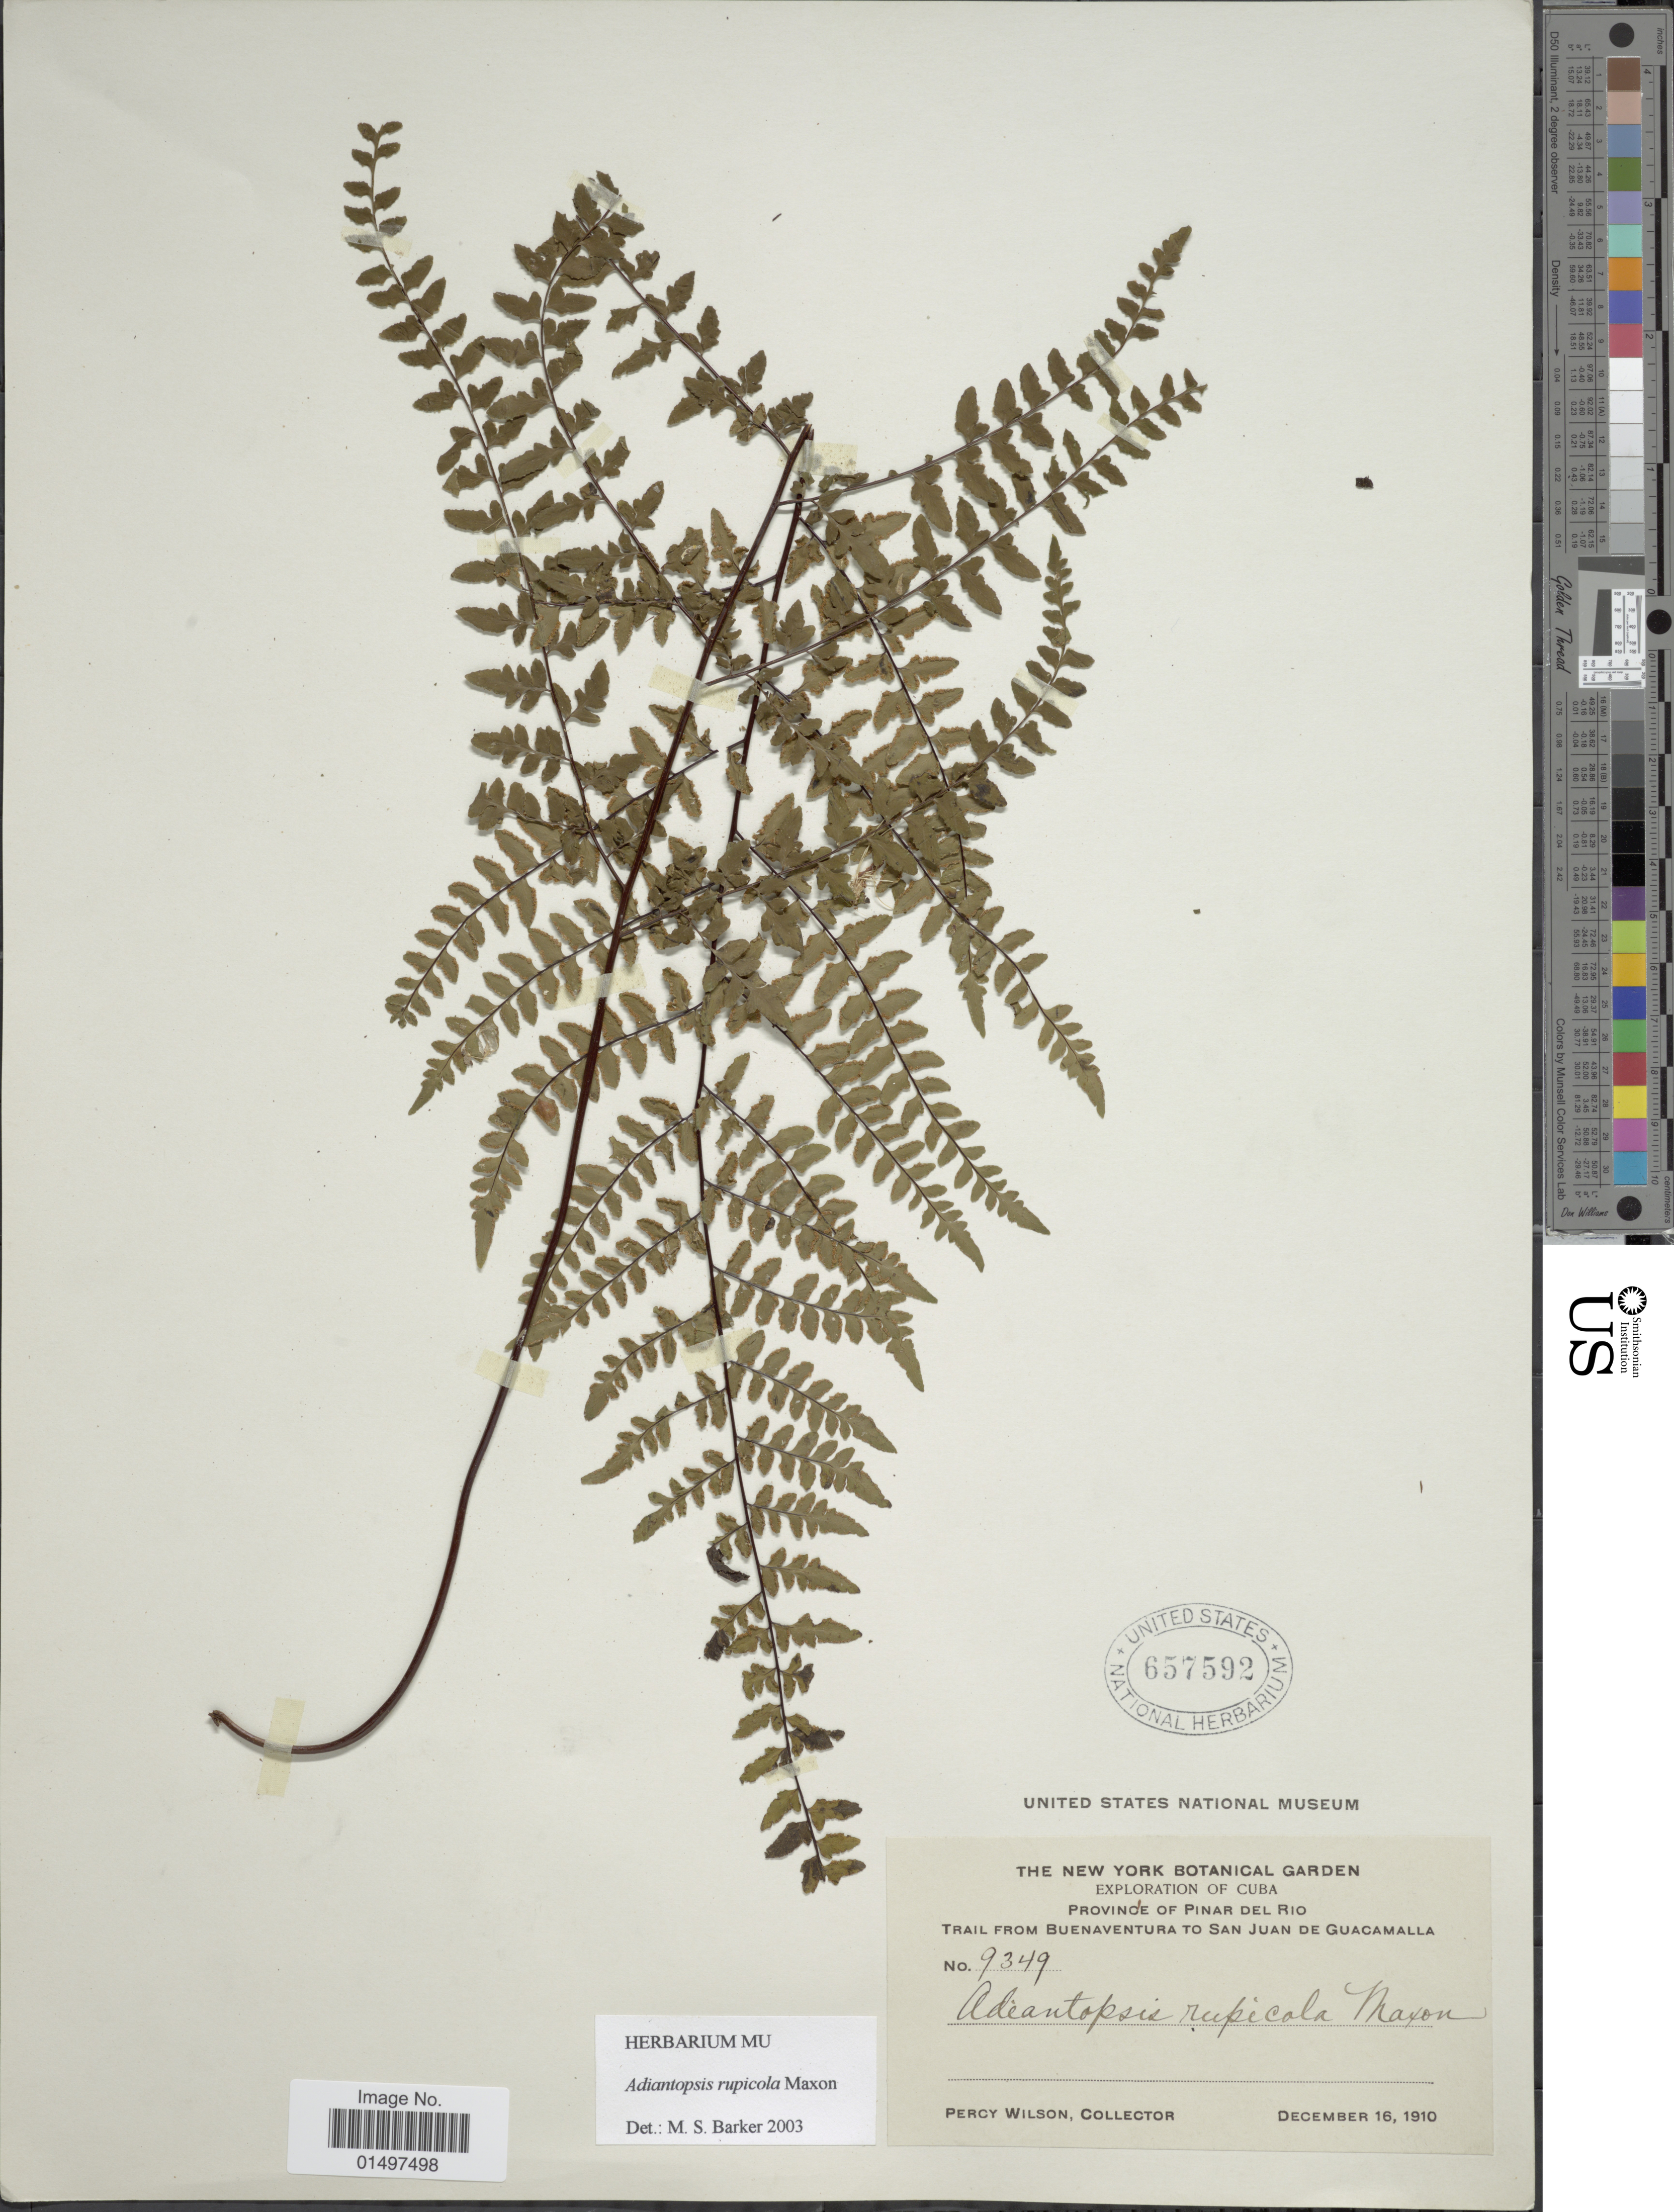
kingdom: Plantae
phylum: Tracheophyta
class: Polypodiopsida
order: Polypodiales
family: Pteridaceae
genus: Adiantopsis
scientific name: Adiantopsis rupicola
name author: Maxon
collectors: P. Wilson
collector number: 9349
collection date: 1910-12-16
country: Cuba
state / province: Pinar del Río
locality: Province of Pinar del Rio. Trail from Buenaventura to San Juan de Guacamalla.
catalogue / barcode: US 657592